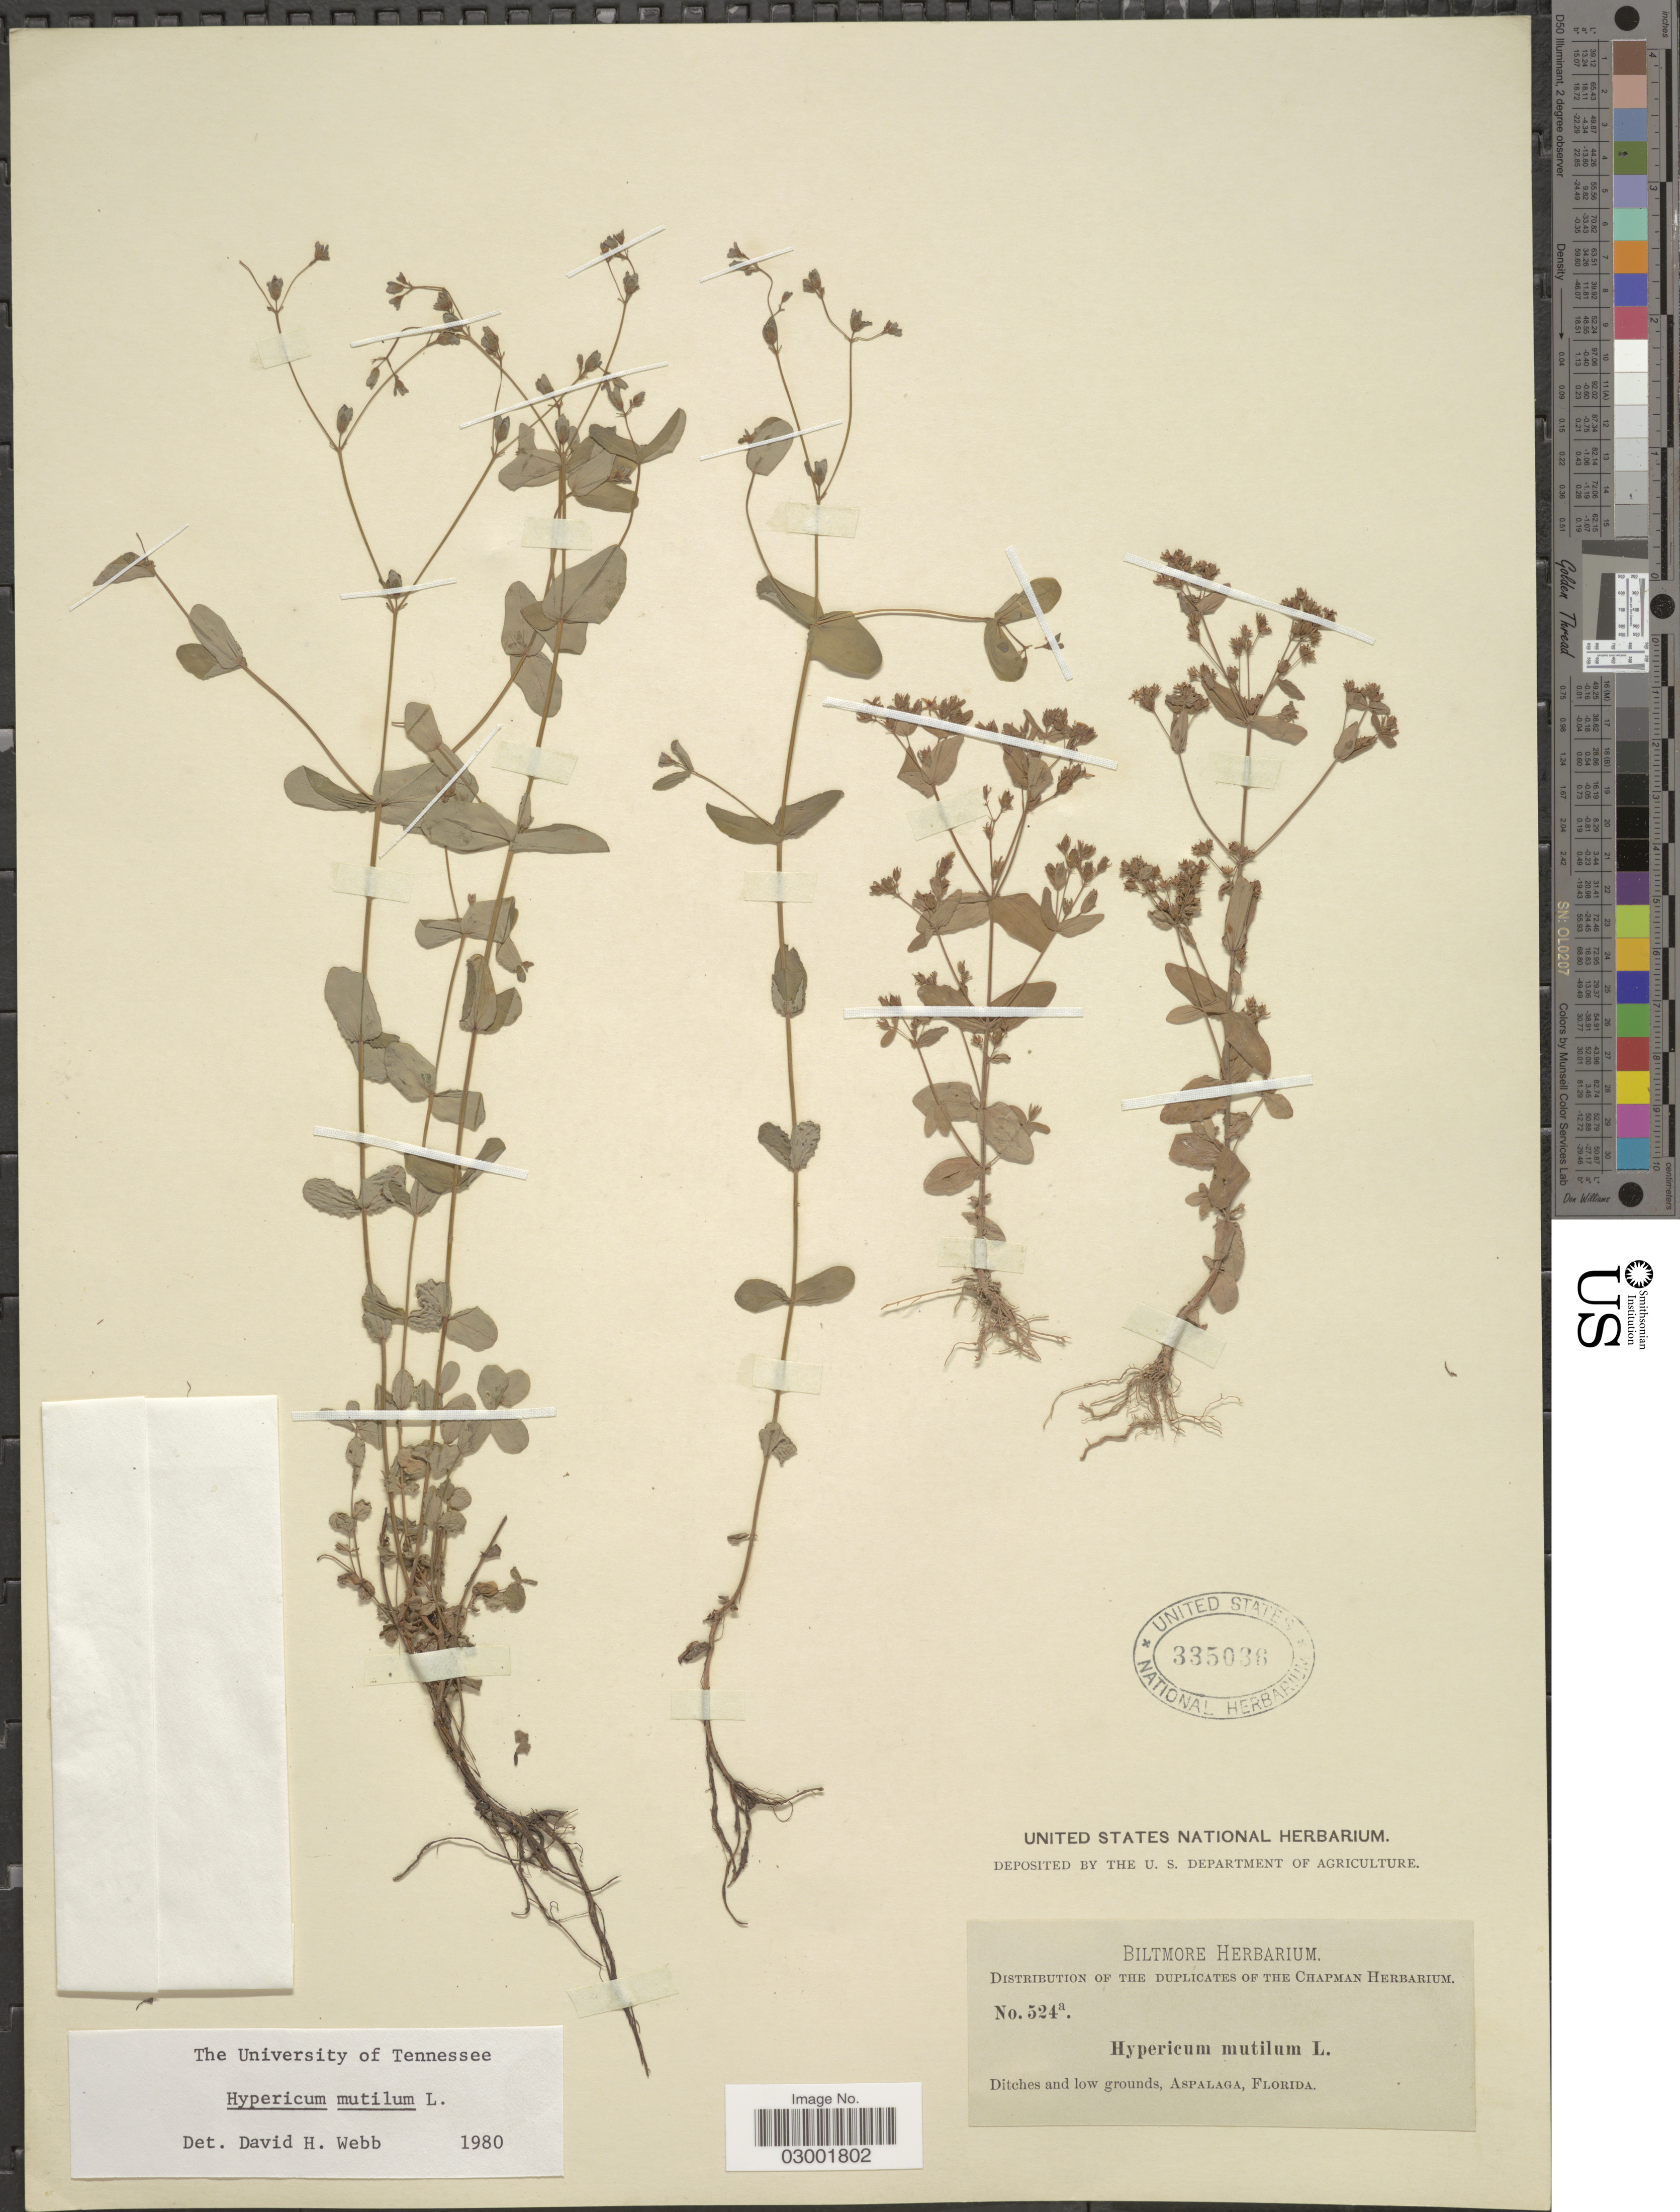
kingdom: Plantae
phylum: Tracheophyta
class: Magnoliopsida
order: Malpighiales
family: Hypericaceae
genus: Hypericum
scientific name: Hypericum mutilum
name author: L.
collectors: ex herb. Biltmore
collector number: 524a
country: United States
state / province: Florida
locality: Ditches and low grounds, Aspalaga, Florida.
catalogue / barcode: US 335036